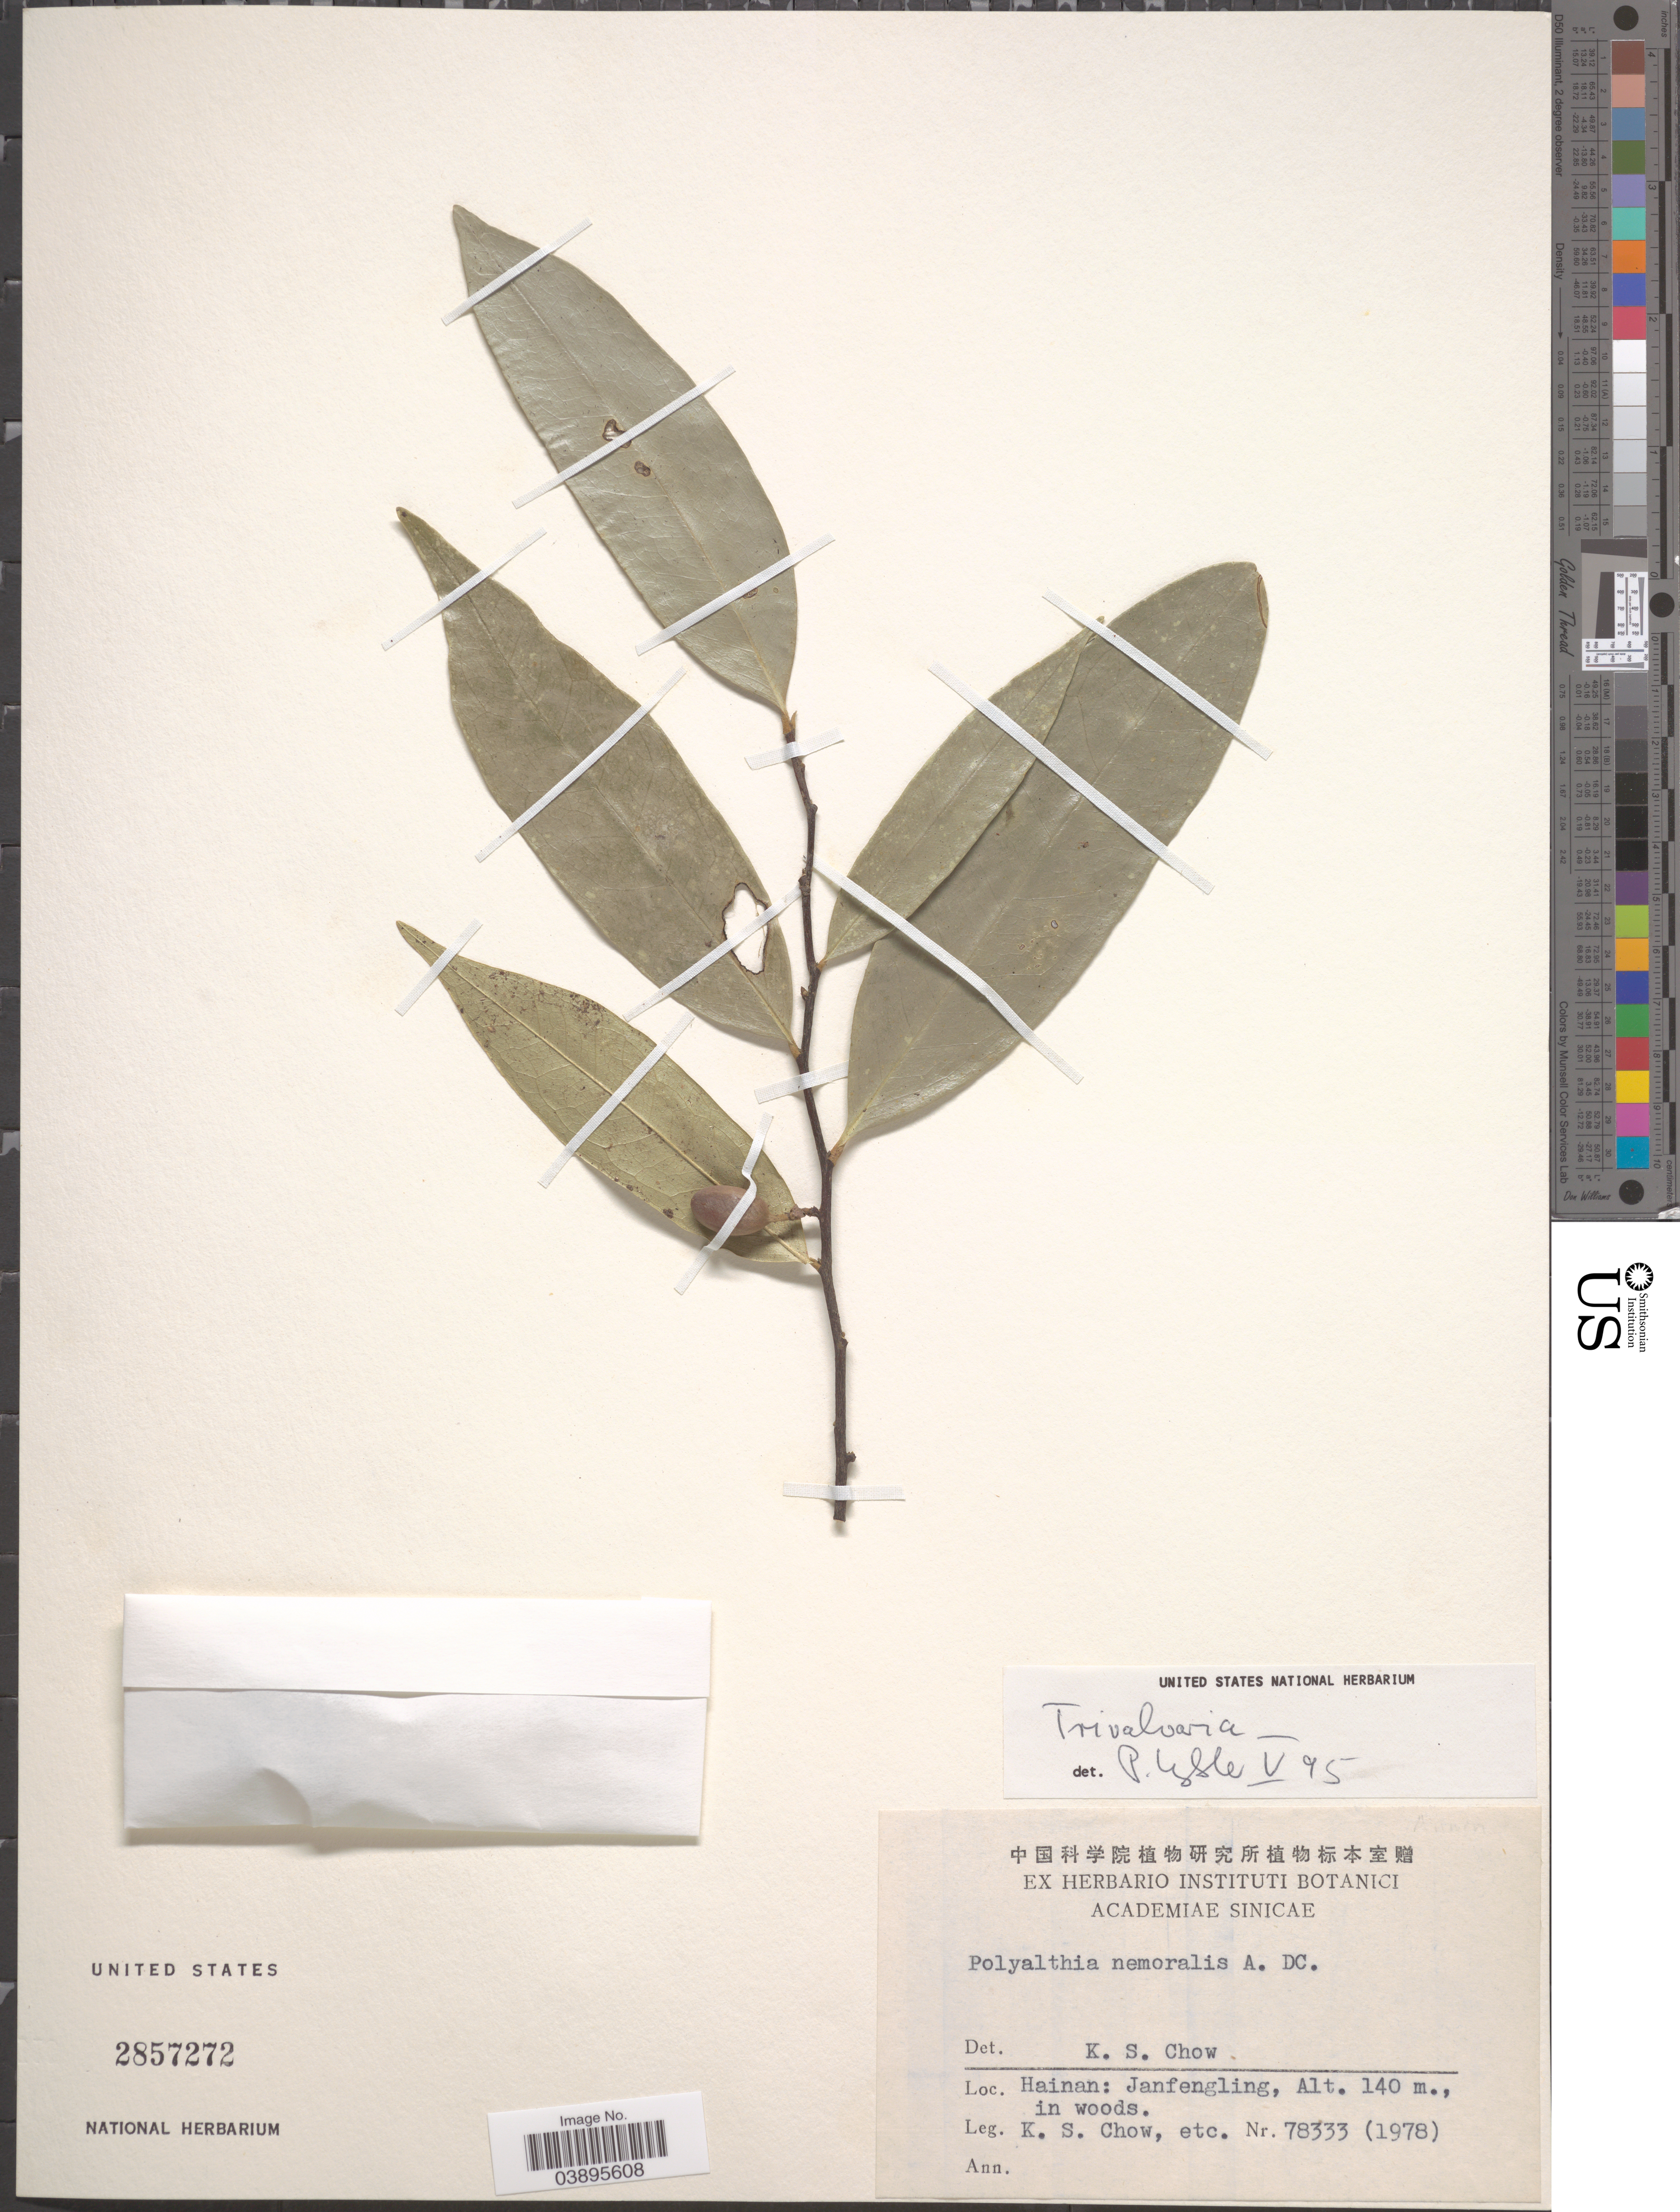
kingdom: Plantae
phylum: Tracheophyta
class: Magnoliopsida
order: Magnoliales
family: Annonaceae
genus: Trivalvaria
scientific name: Trivalvaria dubia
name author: (Kurz) J. Sincl.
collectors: K. S. Chow & et al.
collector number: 78333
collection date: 1978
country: China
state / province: Hainan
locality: Janfengling.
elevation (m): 140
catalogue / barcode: US 2857272